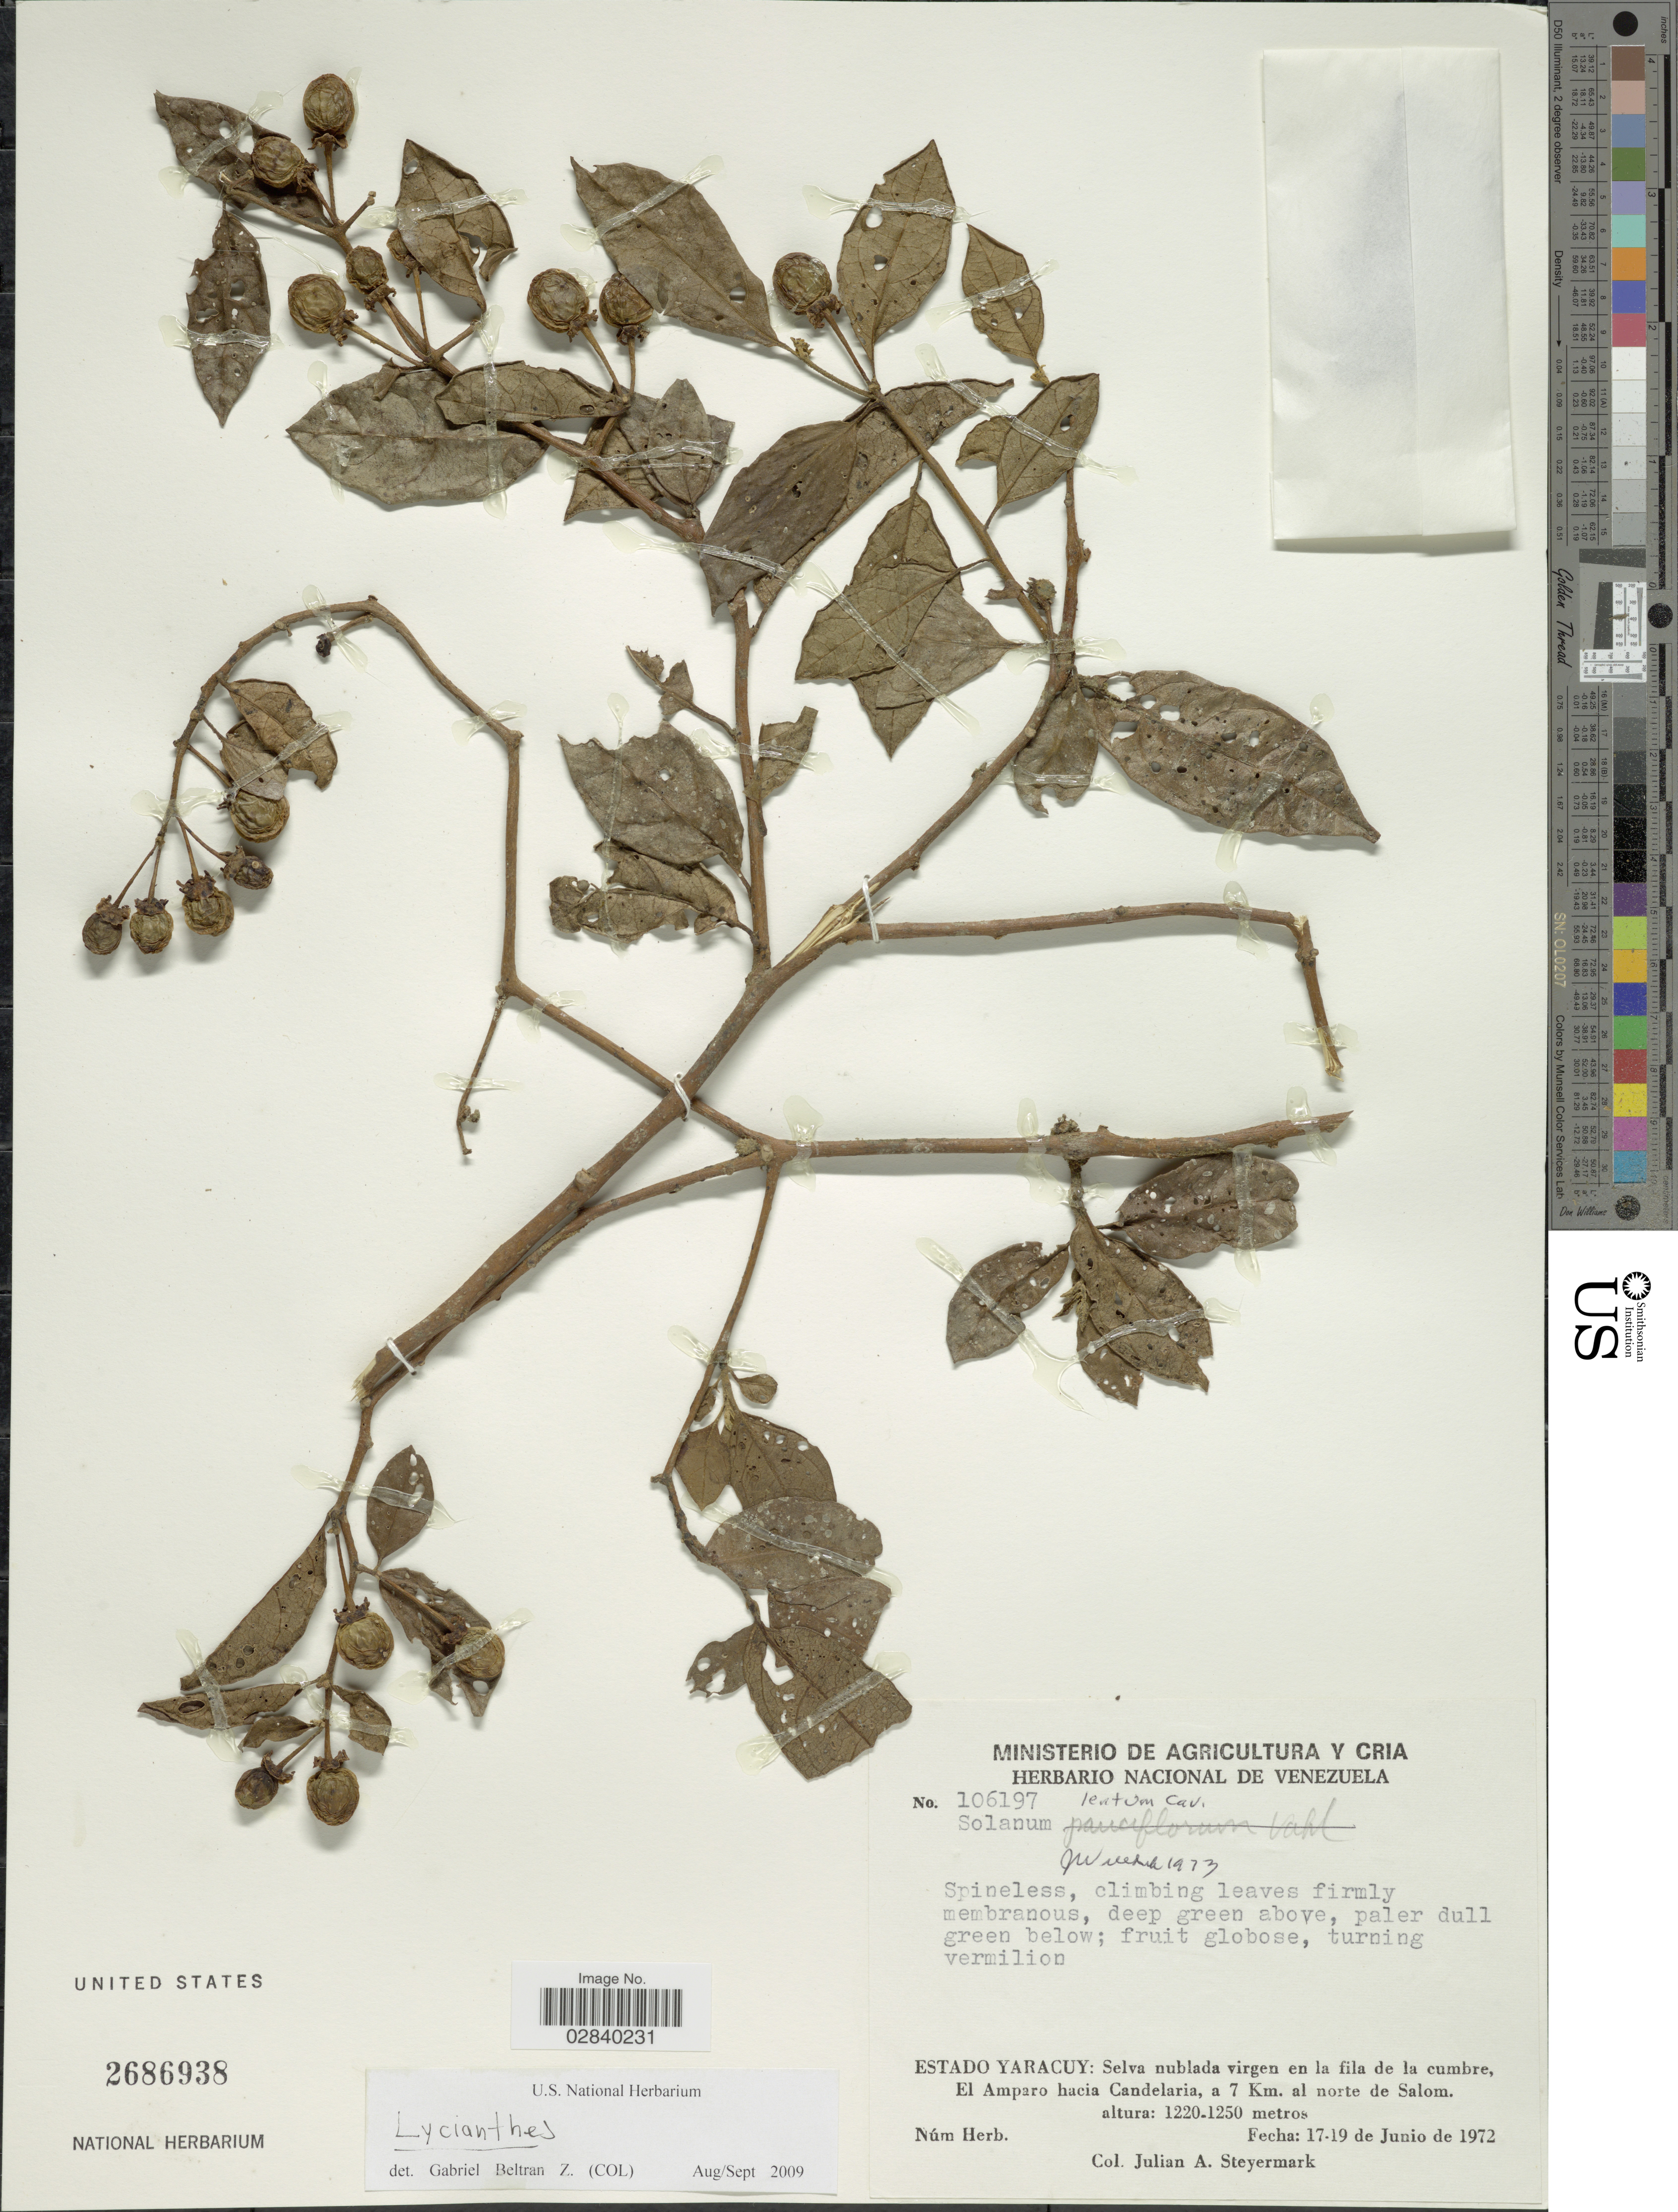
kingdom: Plantae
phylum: Tracheophyta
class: Magnoliopsida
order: Solanales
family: Solanaceae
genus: Lycianthes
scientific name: Lycianthes lenta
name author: (Cav.) Bitter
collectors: J. Steyermark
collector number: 106197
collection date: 1972-06-17/1972-06-19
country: Venezuela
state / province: Yaracuy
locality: Estado Yaracuy: Selva nublada virgen en la fila de la cumbre, El Amparo hacia Candelaria, a 7 Km. al norte de Salom.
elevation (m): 1220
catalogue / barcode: US 2686938